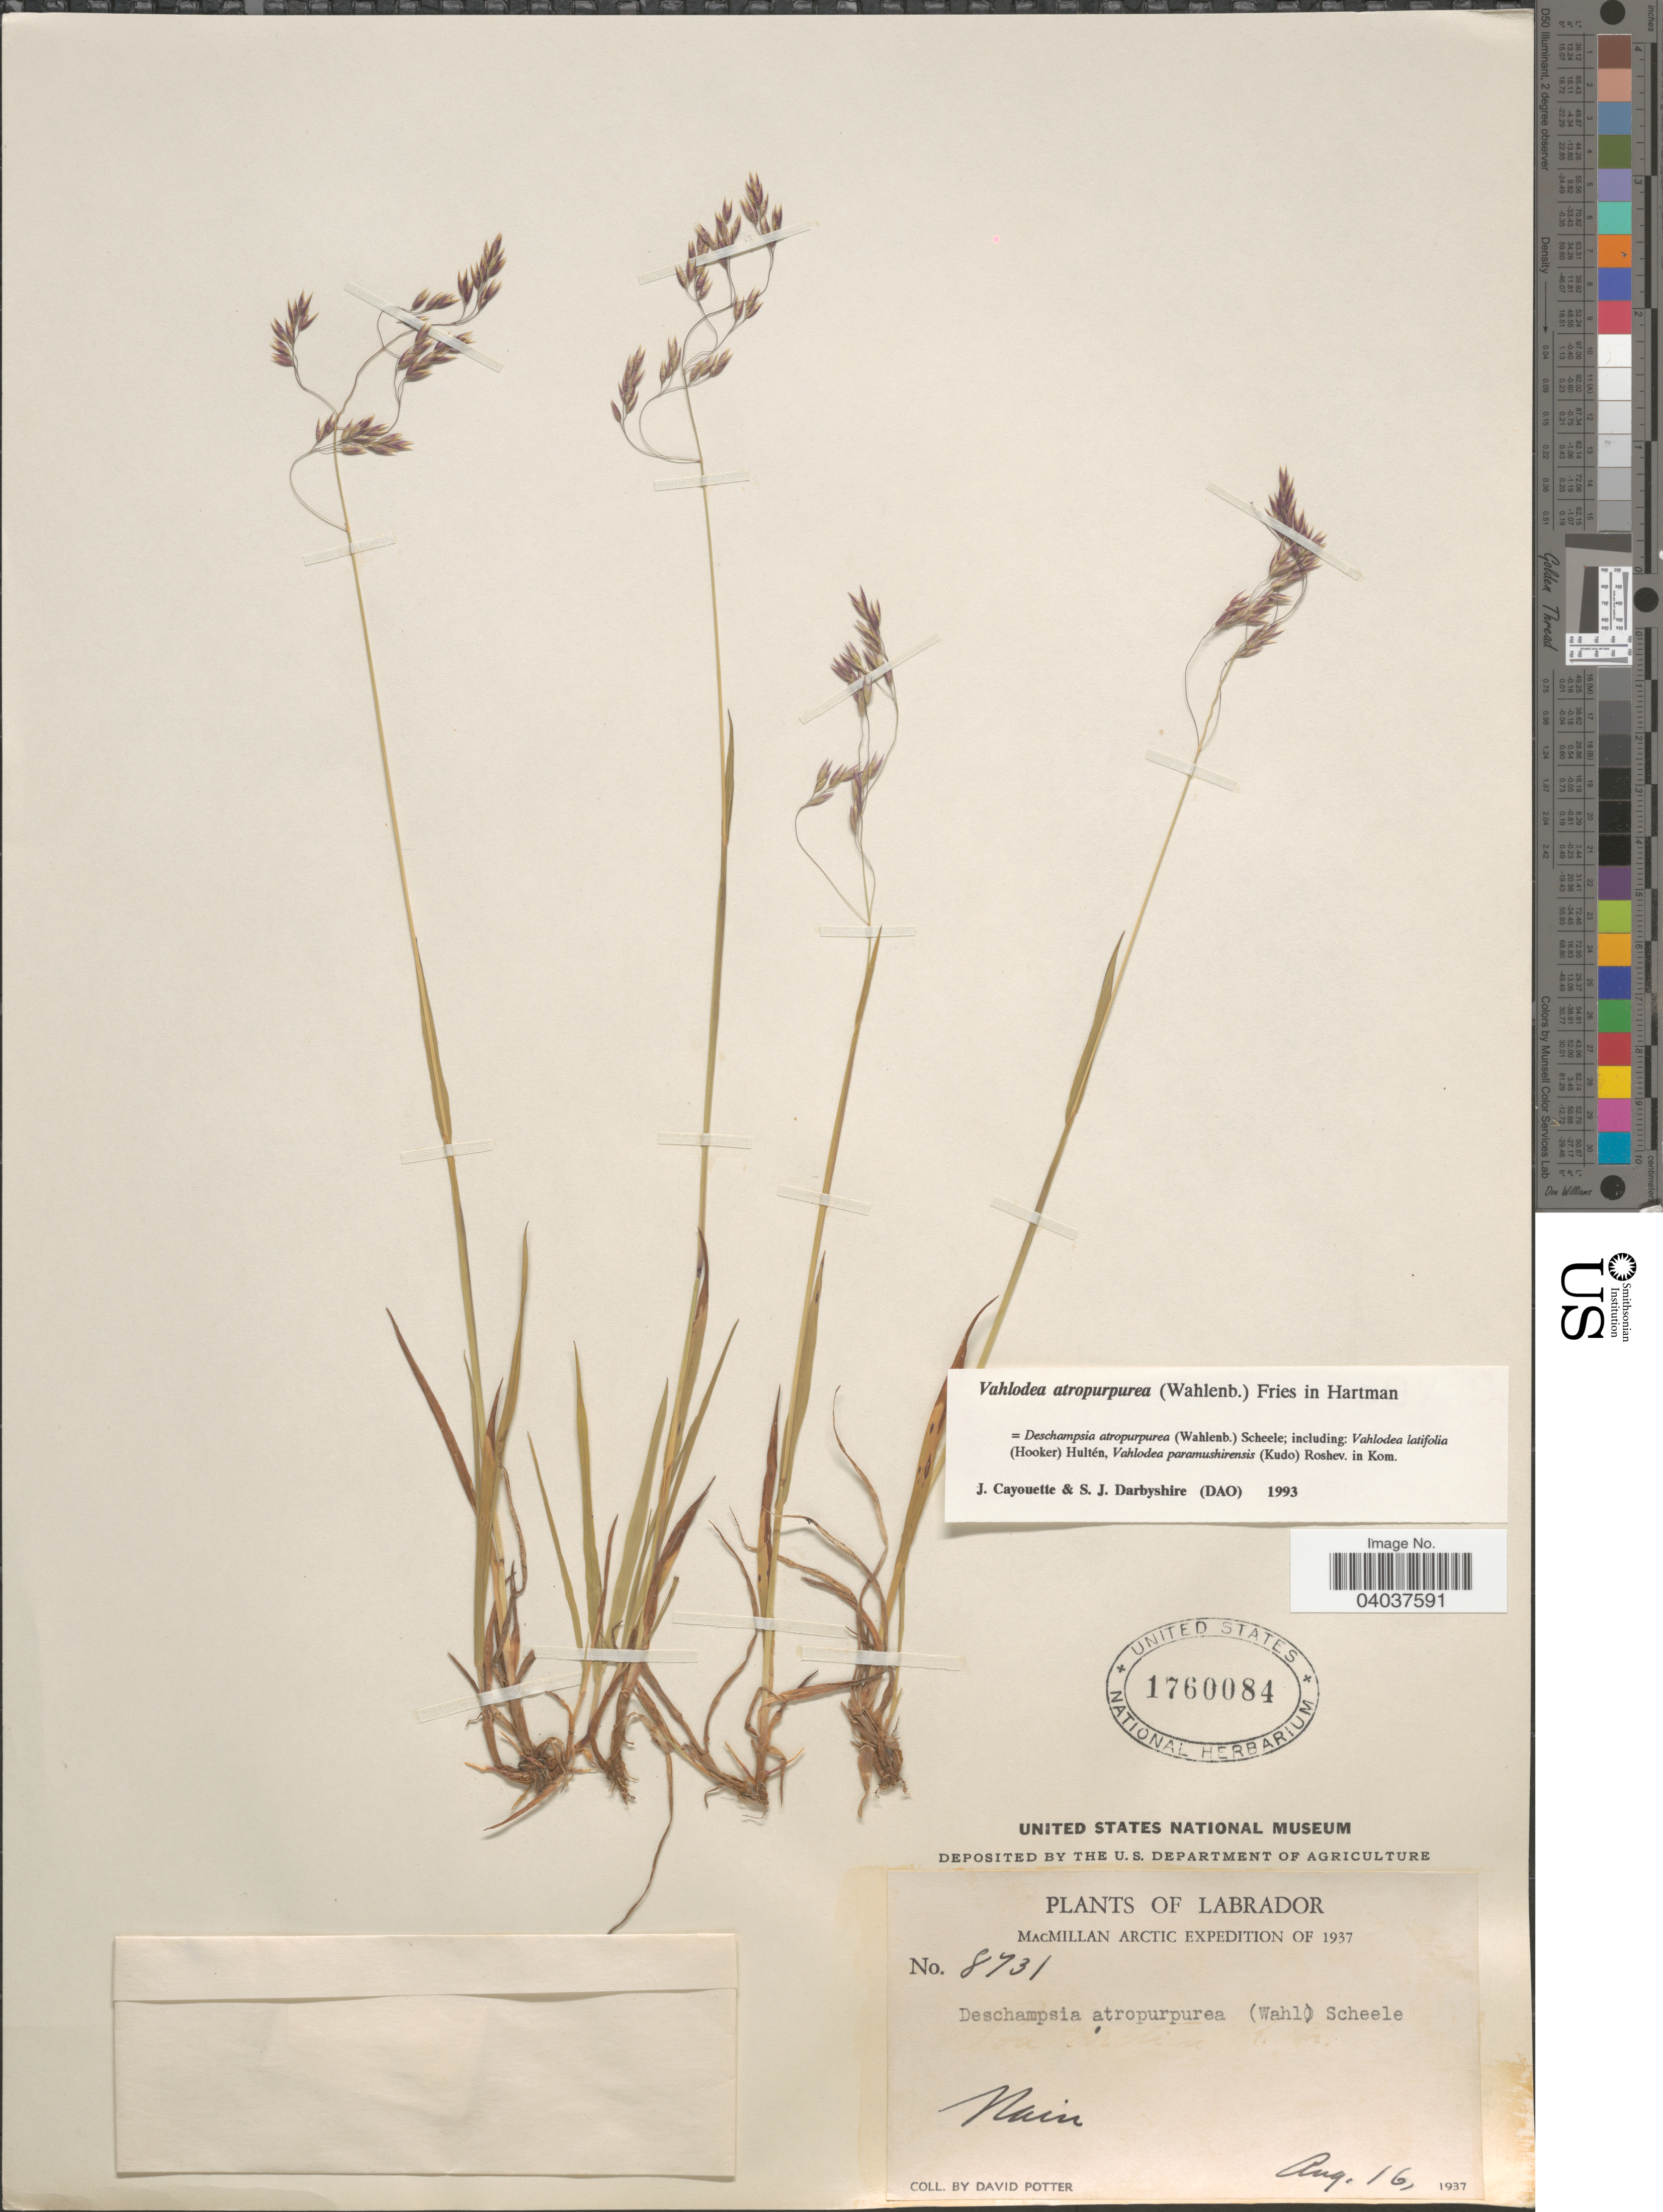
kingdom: Plantae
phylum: Tracheophyta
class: Liliopsida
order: Poales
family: Poaceae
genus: Vahlodea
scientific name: Vahlodea atropurpurea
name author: (Wahlenb.) Fr. ex Hartm.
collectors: D. Potter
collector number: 8731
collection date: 1937-08-16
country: Canada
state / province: Newfoundland and Labrador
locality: Labrador. Nain.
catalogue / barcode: US 1760084